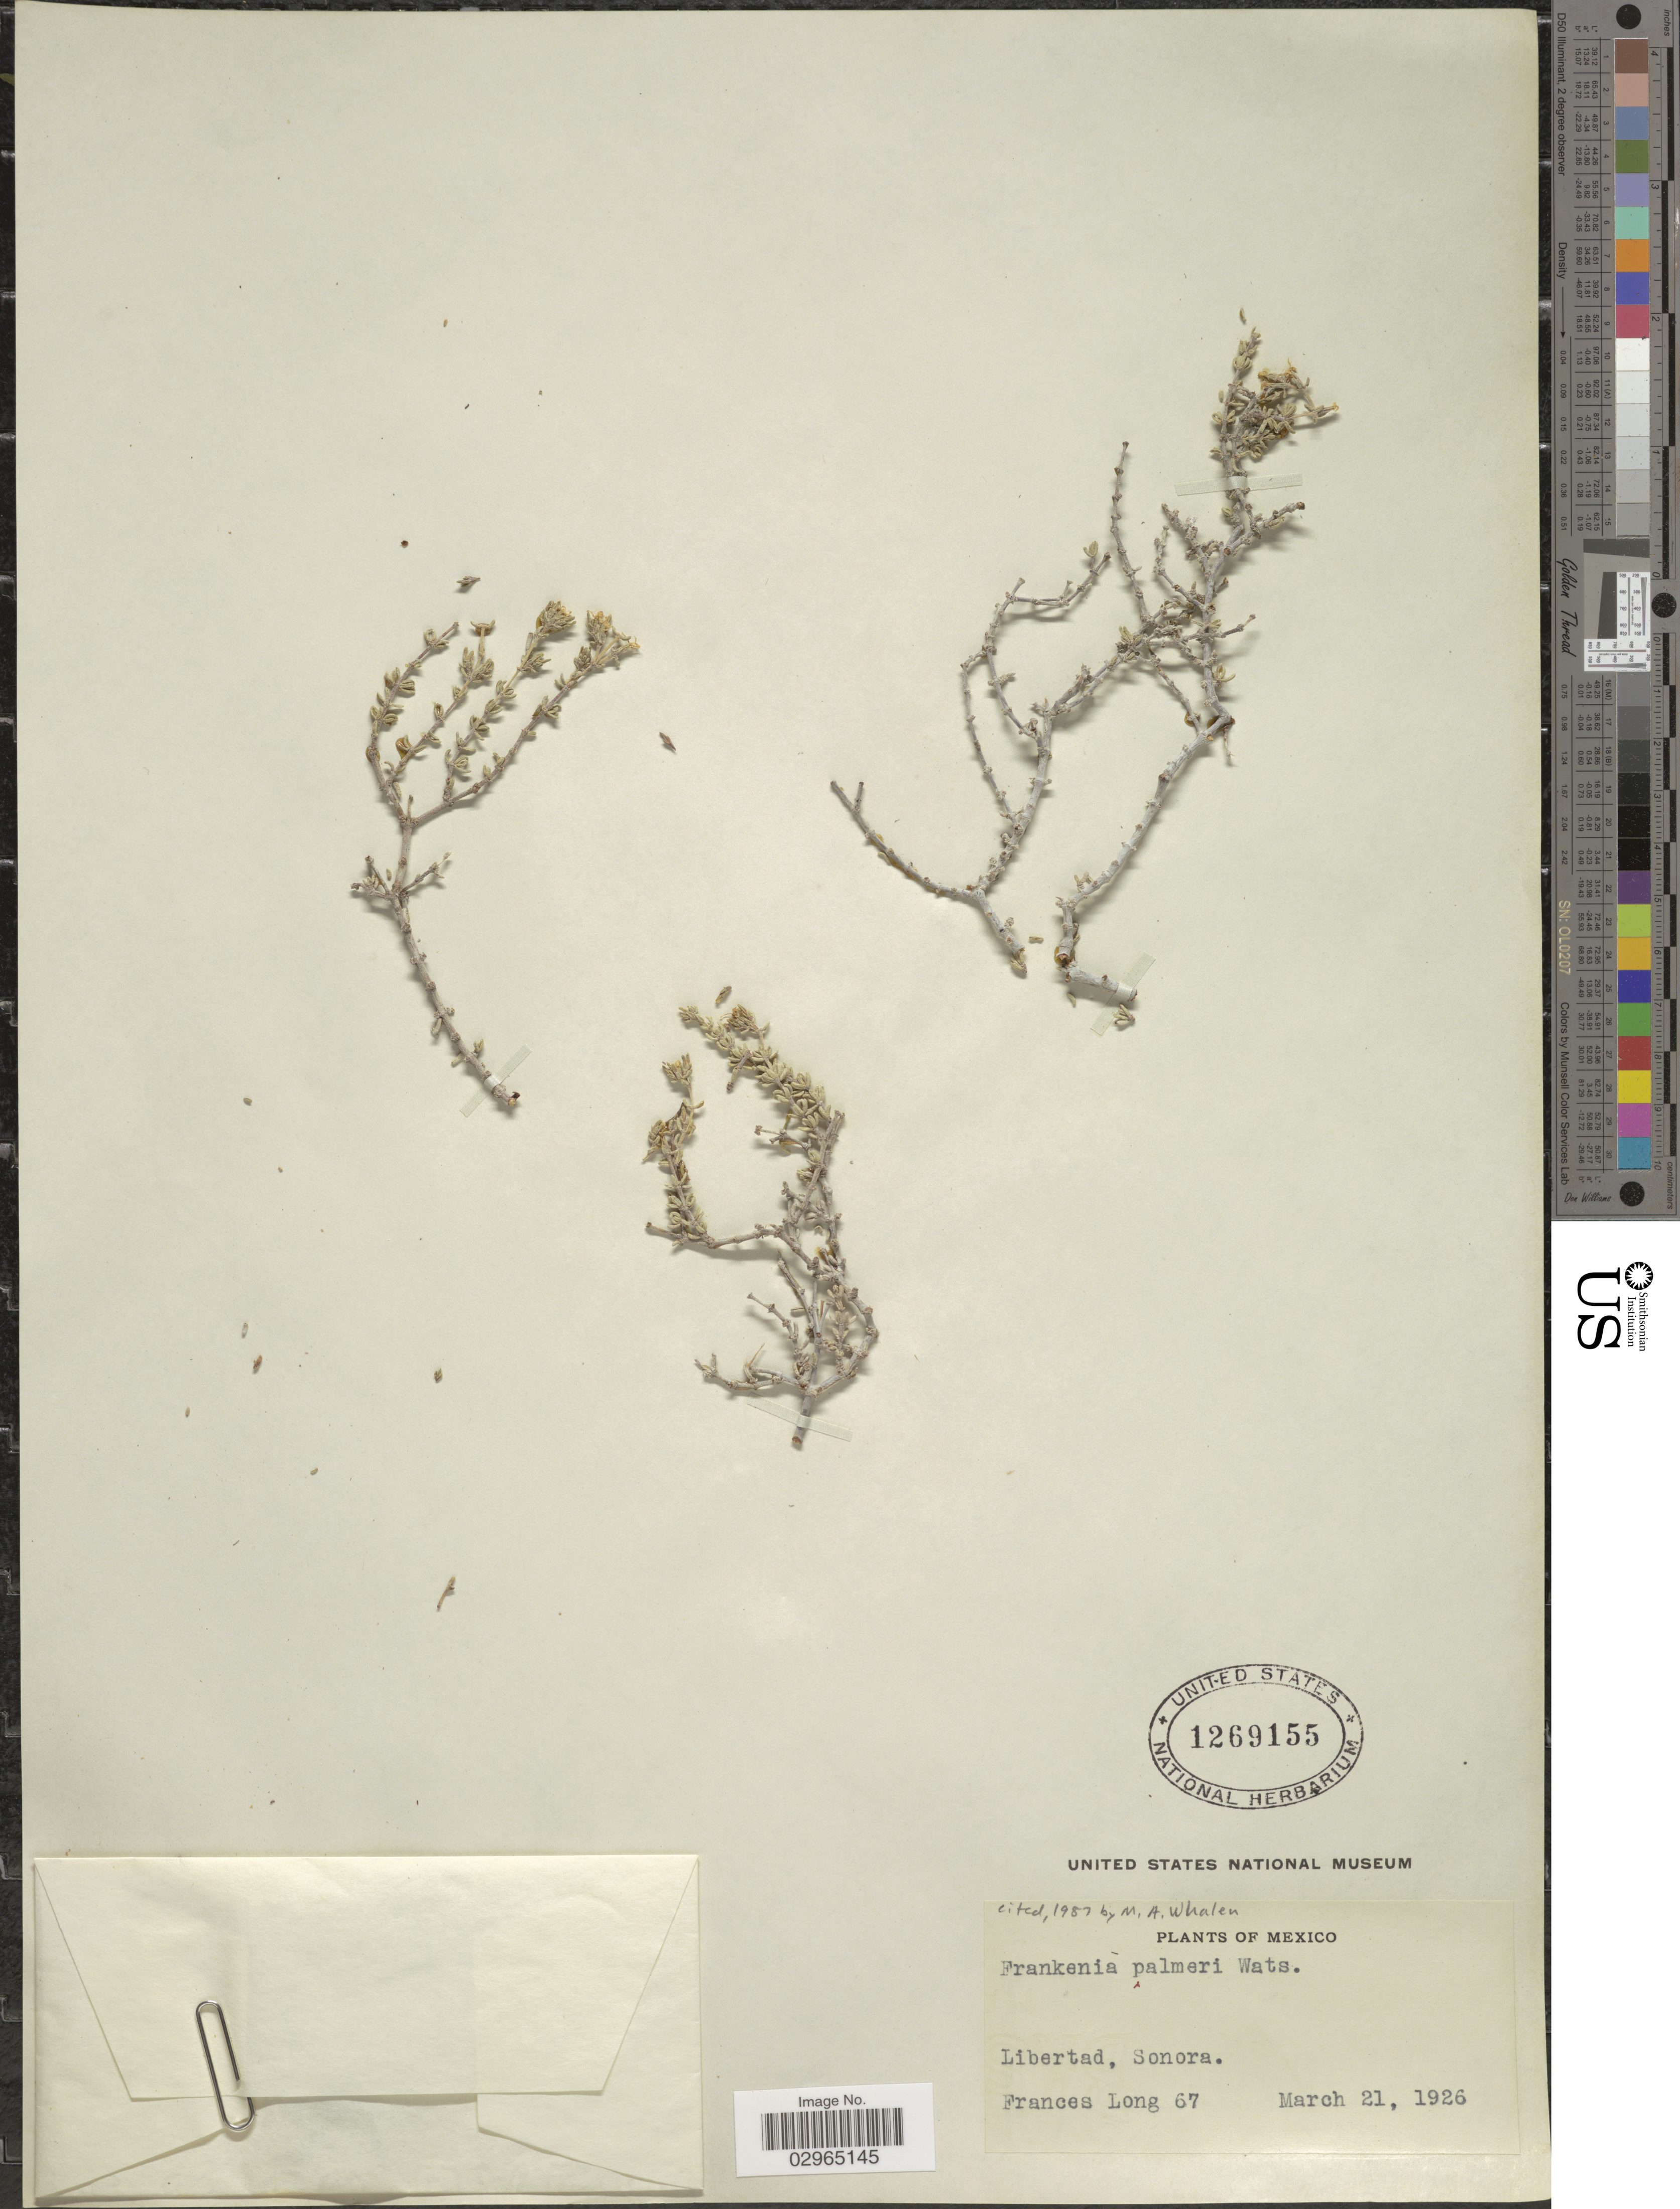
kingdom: Plantae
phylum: Tracheophyta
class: Magnoliopsida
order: Caryophyllales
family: Frankeniaceae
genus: Frankenia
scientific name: Frankenia palmeri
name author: S. Watson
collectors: F. Long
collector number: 67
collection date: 1926-03-21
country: Mexico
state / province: Sonora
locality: Libertad.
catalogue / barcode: US 1269155